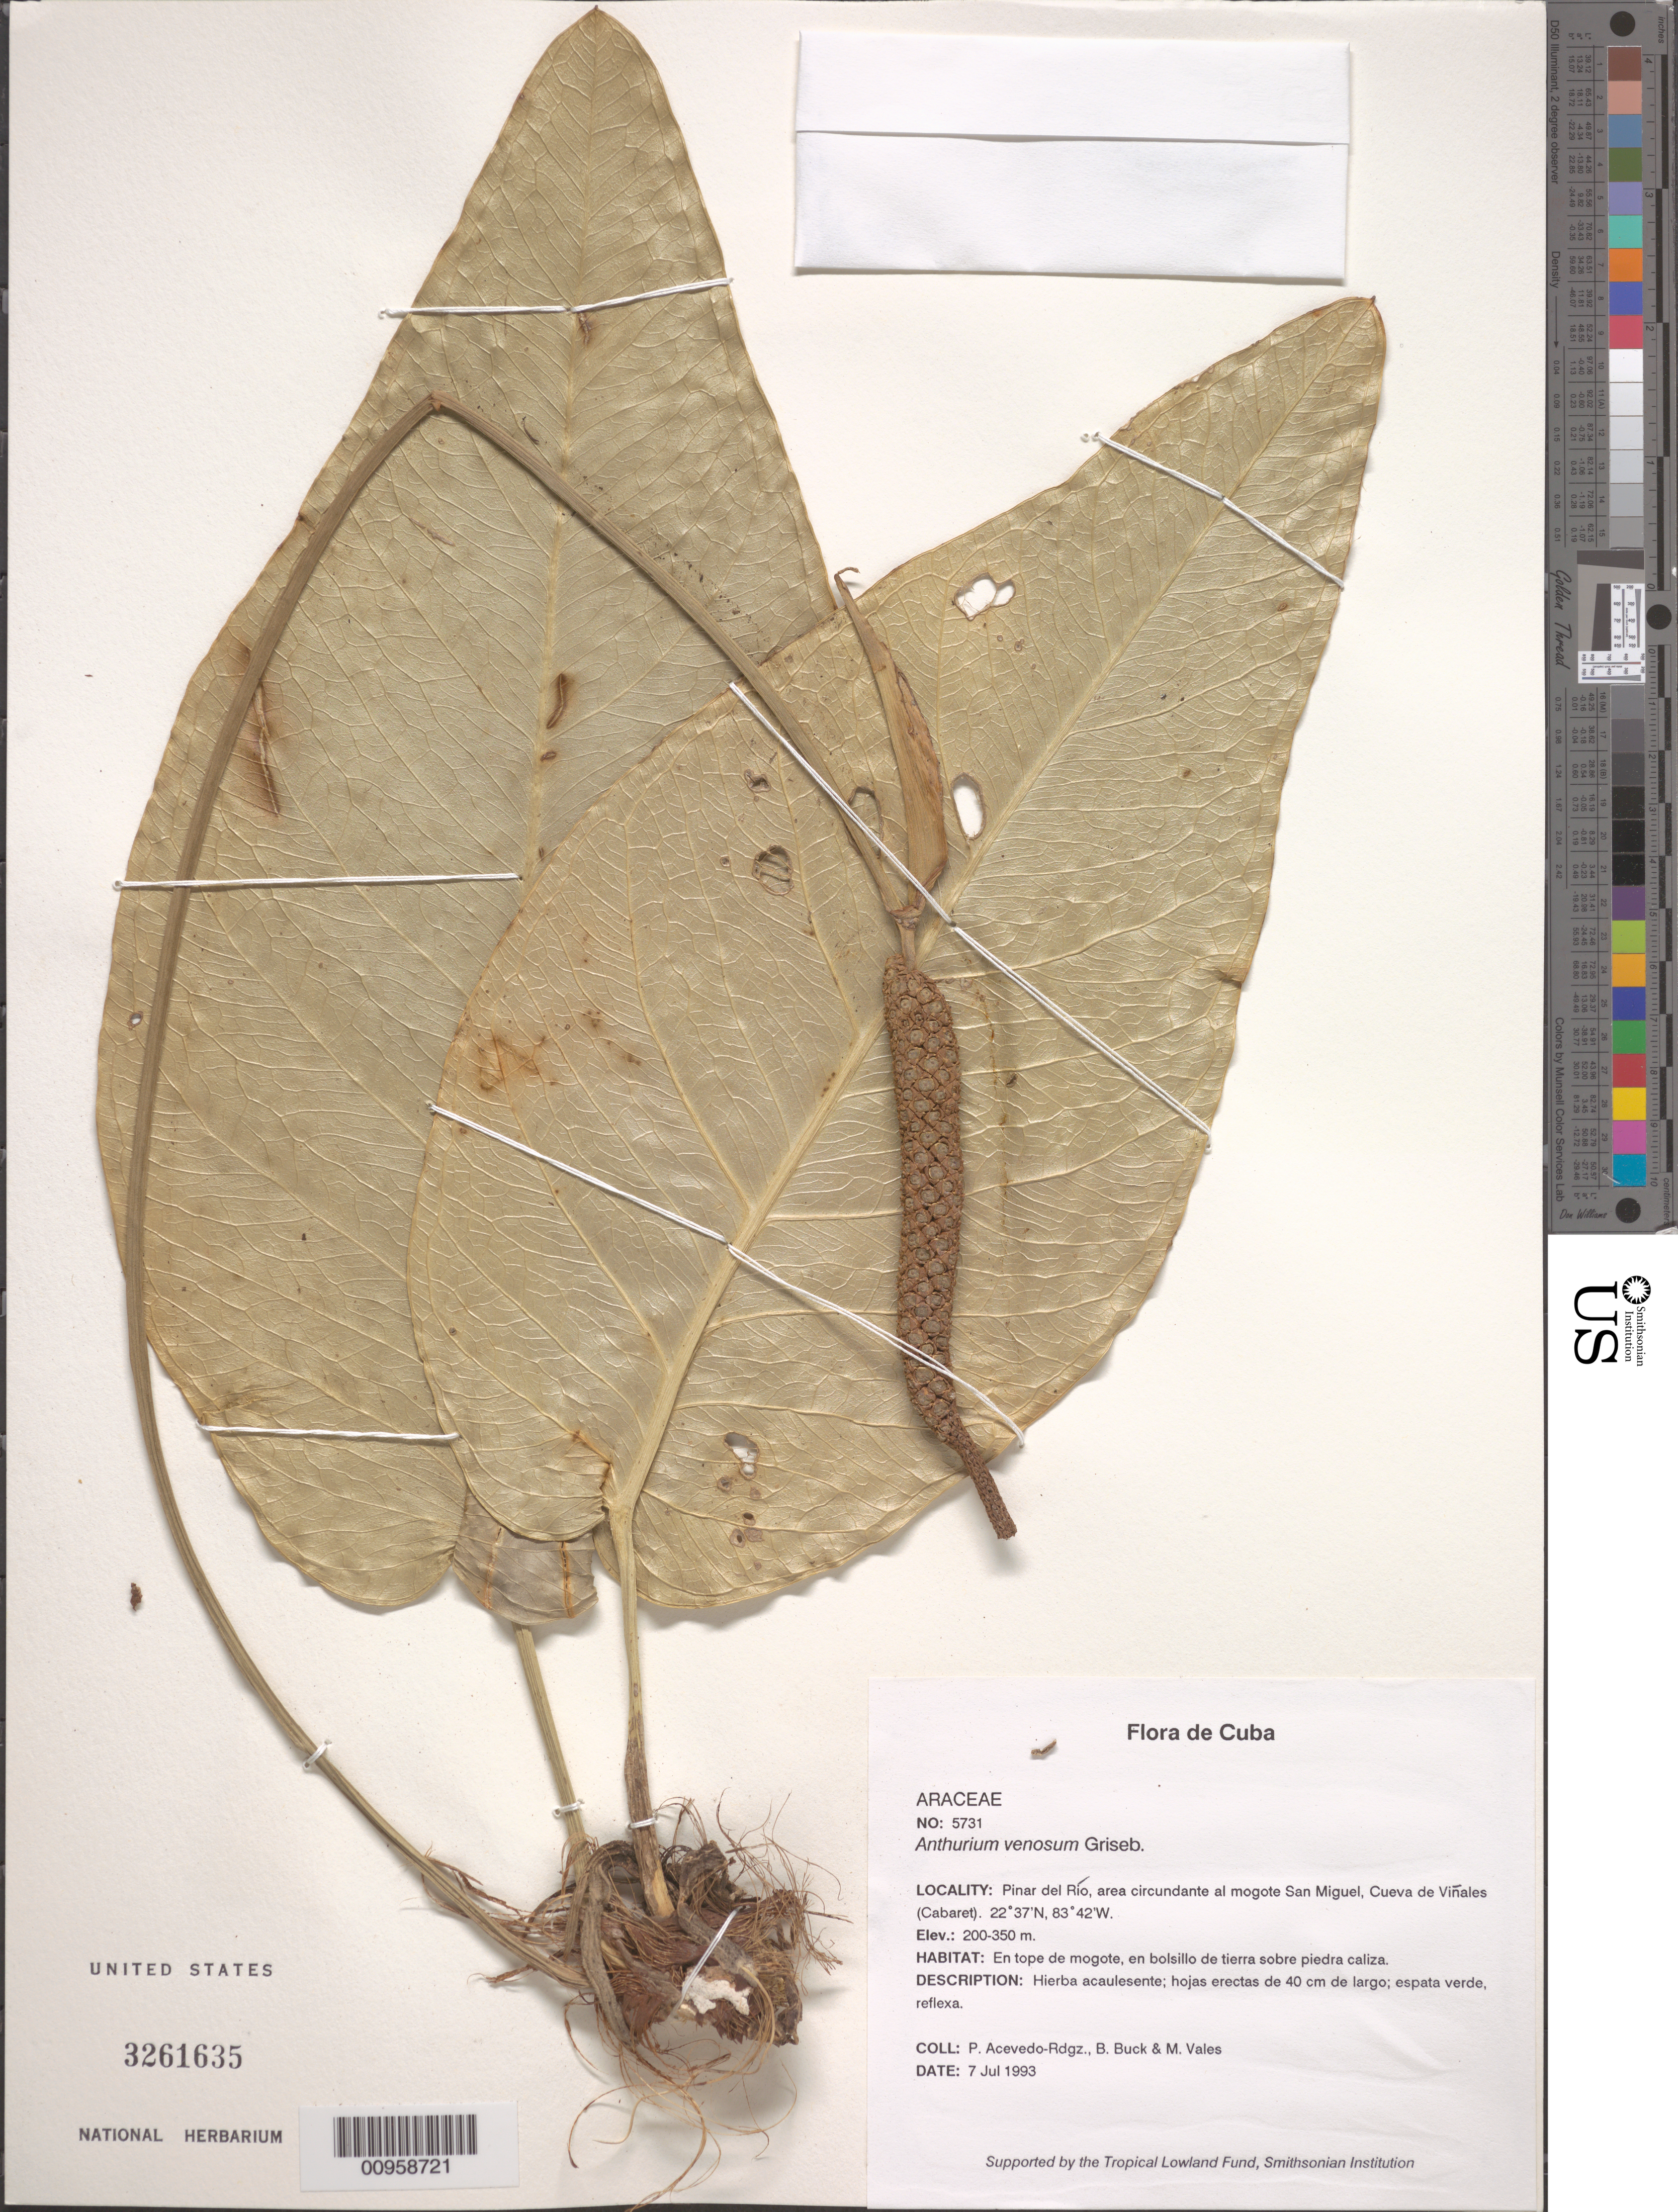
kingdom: Plantae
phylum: Tracheophyta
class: Liliopsida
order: Alismatales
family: Araceae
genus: Anthurium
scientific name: Anthurium venosum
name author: Griseb.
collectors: P. Acevedo-Rodr.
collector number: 5731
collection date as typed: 07 Jul 1993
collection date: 1993-07-07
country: Cuba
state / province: Pinar del Rio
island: Cuba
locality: area circundante al mogote San Miguel, Cueva de Viñales (Cabaret)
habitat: En tope de mogote, en bolsillo de tierra sobre piedra caliza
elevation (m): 200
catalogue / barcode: US 3261635